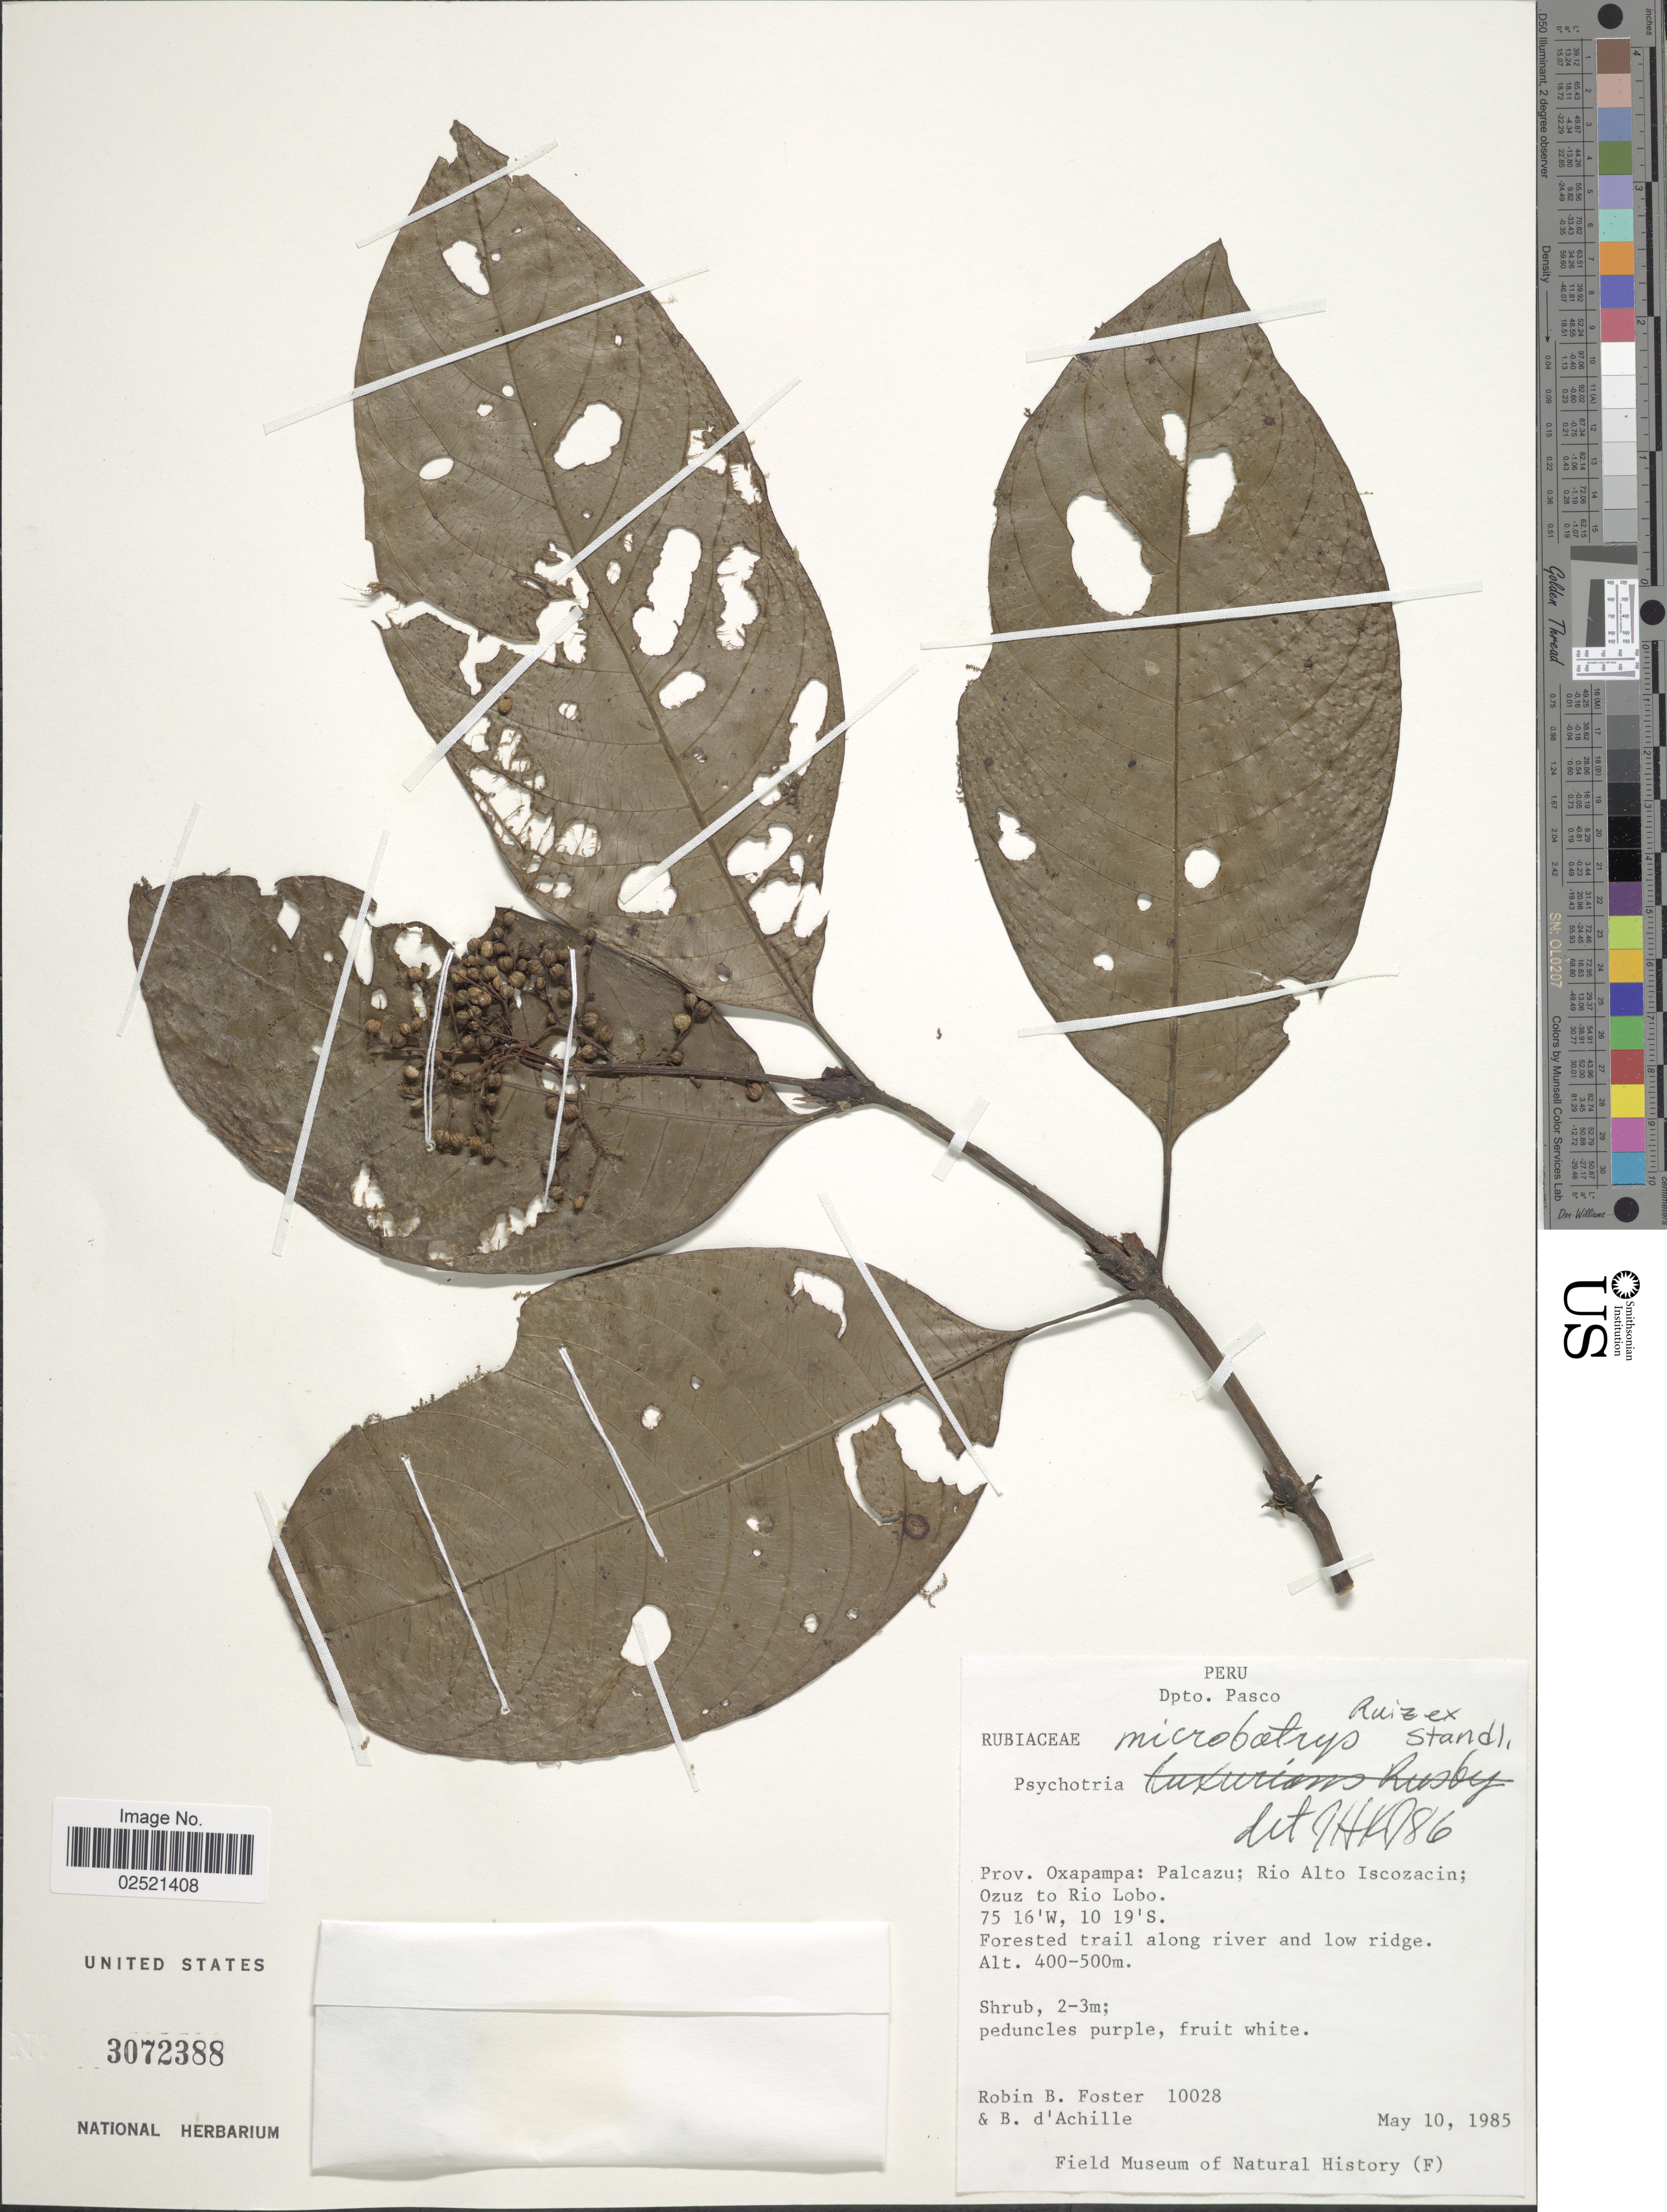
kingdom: Plantae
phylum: Tracheophyta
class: Magnoliopsida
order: Gentianales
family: Rubiaceae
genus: Psychotria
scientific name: Psychotria microbotrys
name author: Ruiz ex Standl.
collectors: R. B. Foster & B. d'Achille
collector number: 10028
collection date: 1985-05-10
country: Peru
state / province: Pasco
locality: Prov. Oxapampa: Palcazu; Rio Alto Iscozacin; Ozuz to Rio Lobo, forested trail along river and low ridge.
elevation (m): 400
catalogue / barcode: US 3072388